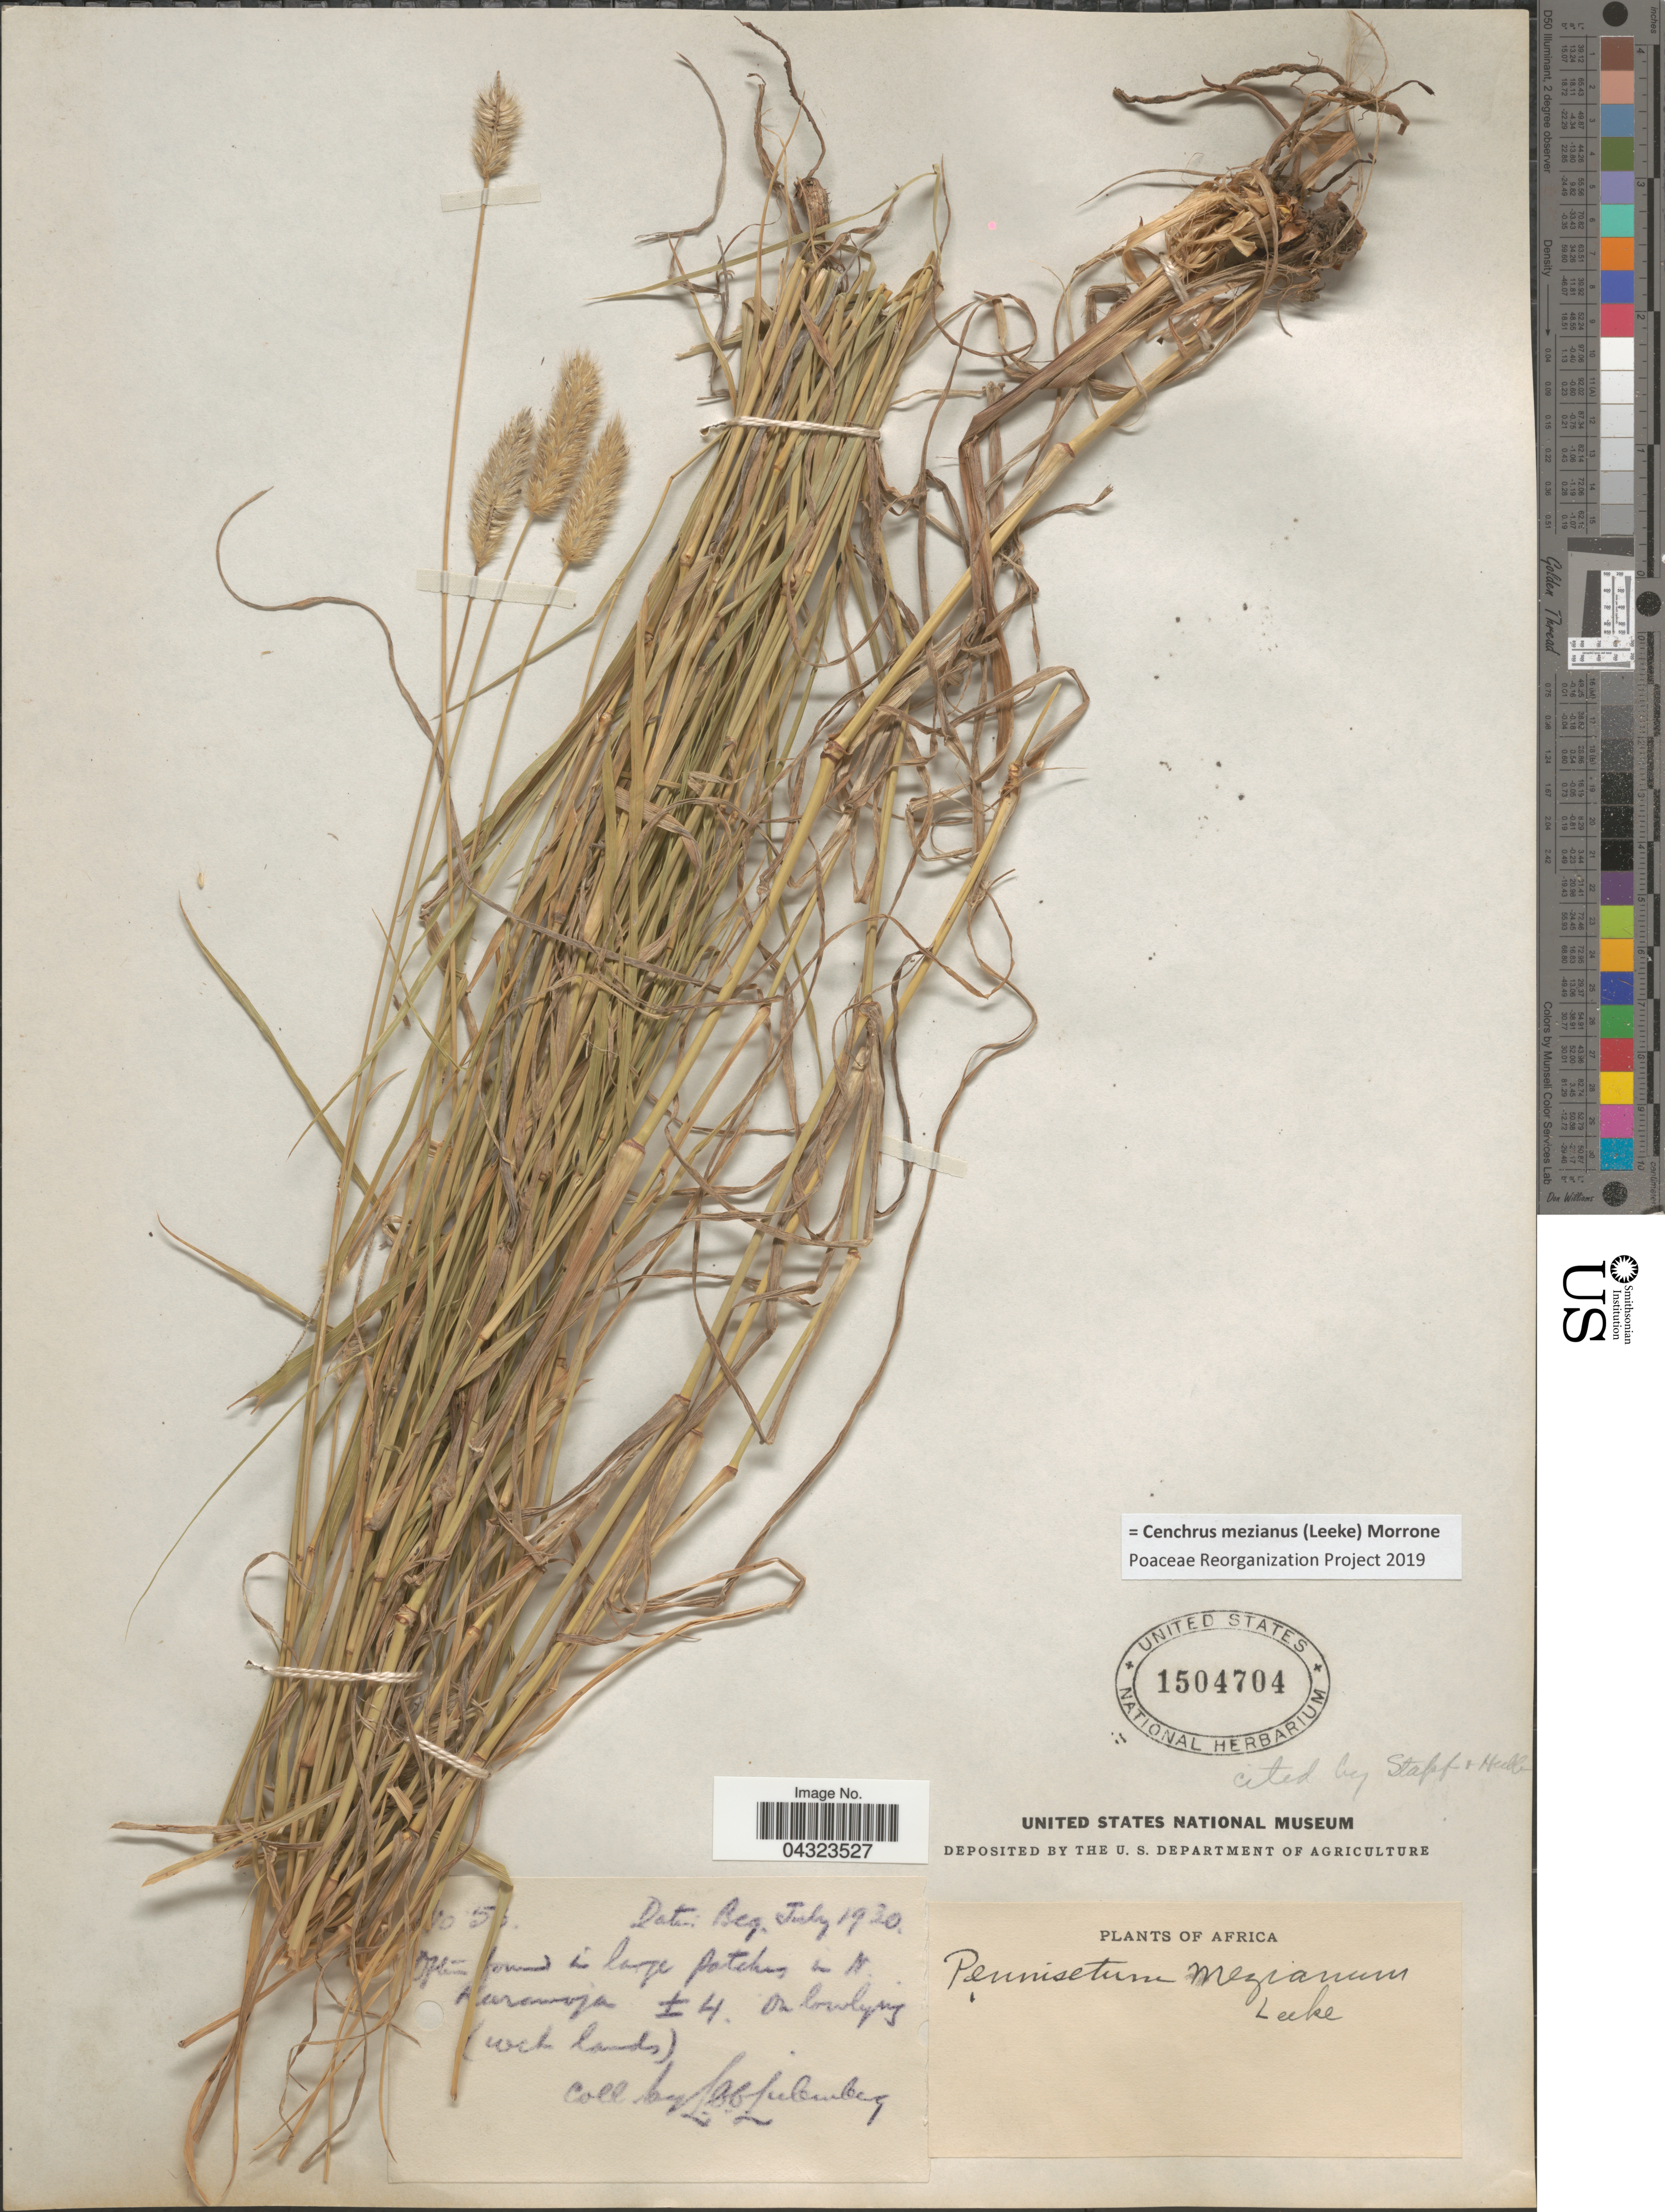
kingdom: Plantae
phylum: Tracheophyta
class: Liliopsida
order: Poales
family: Poaceae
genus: Cenchrus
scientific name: Cenchrus mezianus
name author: (Leeke) Morrone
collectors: L. Liebenberg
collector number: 5!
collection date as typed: Beg. July 1930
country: Uganda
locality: In N. Karamoja. Africa.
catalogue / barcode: US 1504704